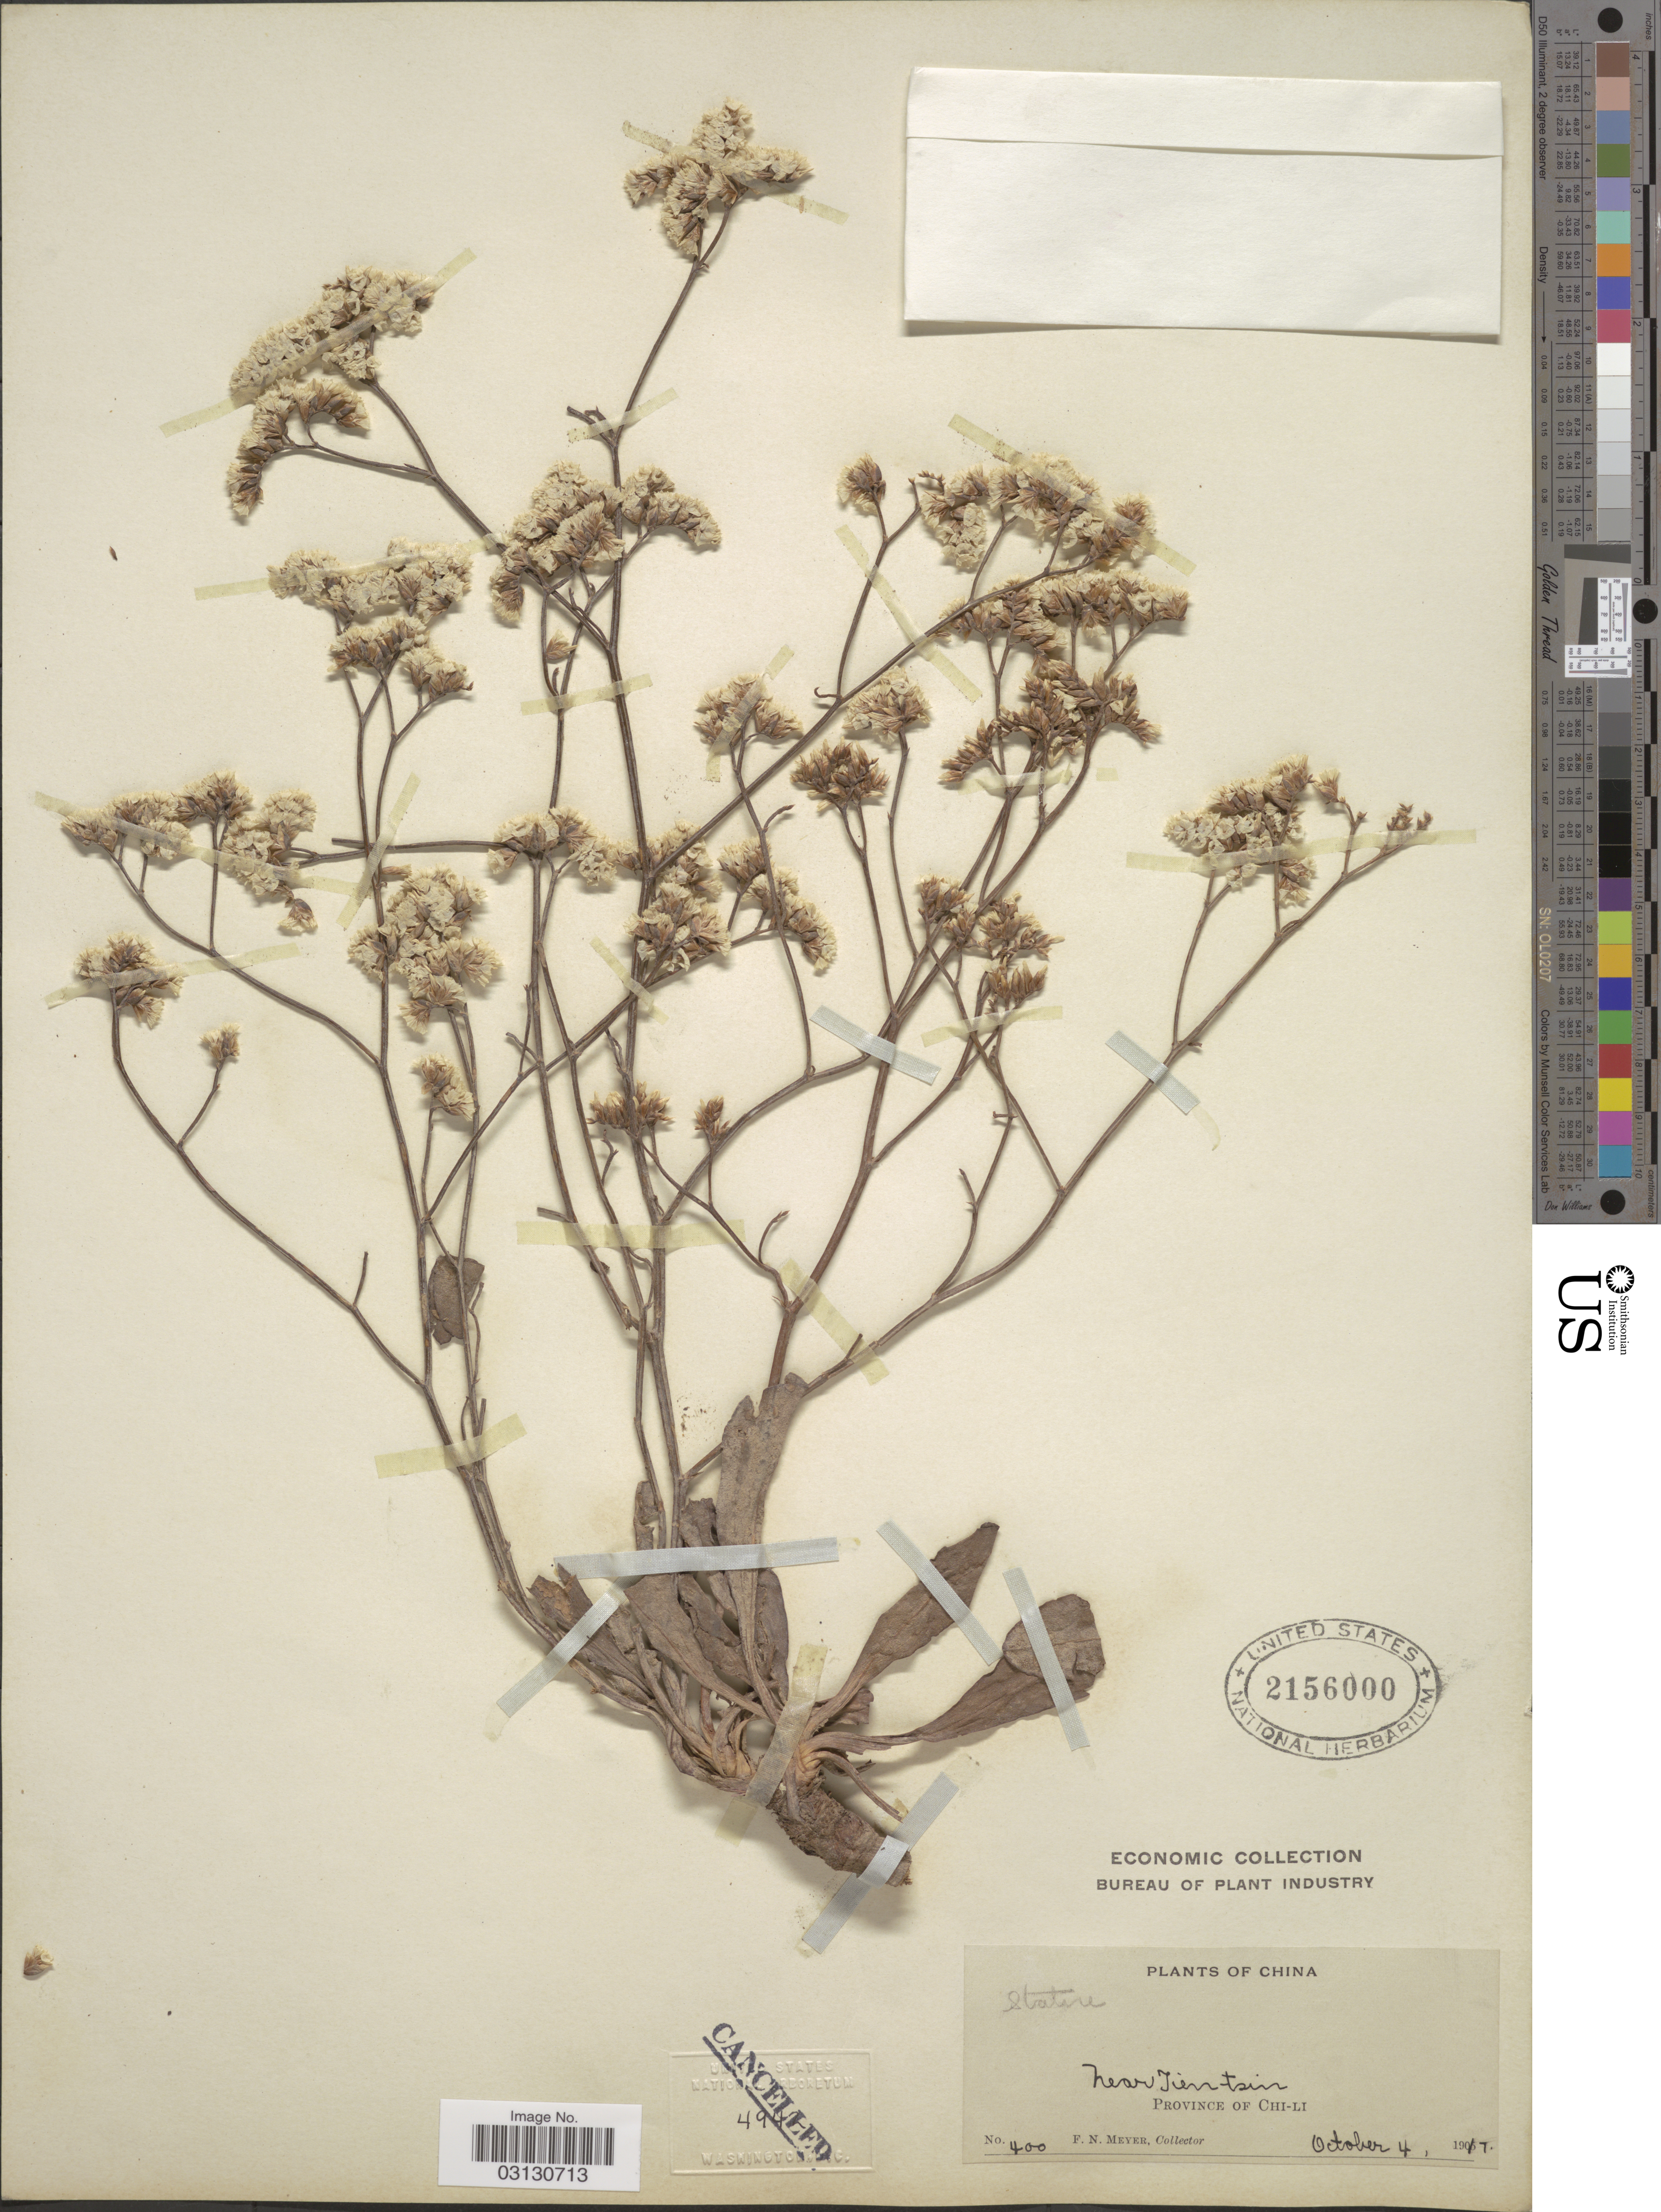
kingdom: Plantae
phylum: Tracheophyta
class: Magnoliopsida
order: Caryophyllales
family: Plumbaginaceae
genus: Limonium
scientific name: Limonium sinense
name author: (Girard) Kuntze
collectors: F. N. Meyer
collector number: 400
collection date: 1917-10-04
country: China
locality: Near Tien-tsin, Province of Chi-Li.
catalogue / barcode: US 2156000